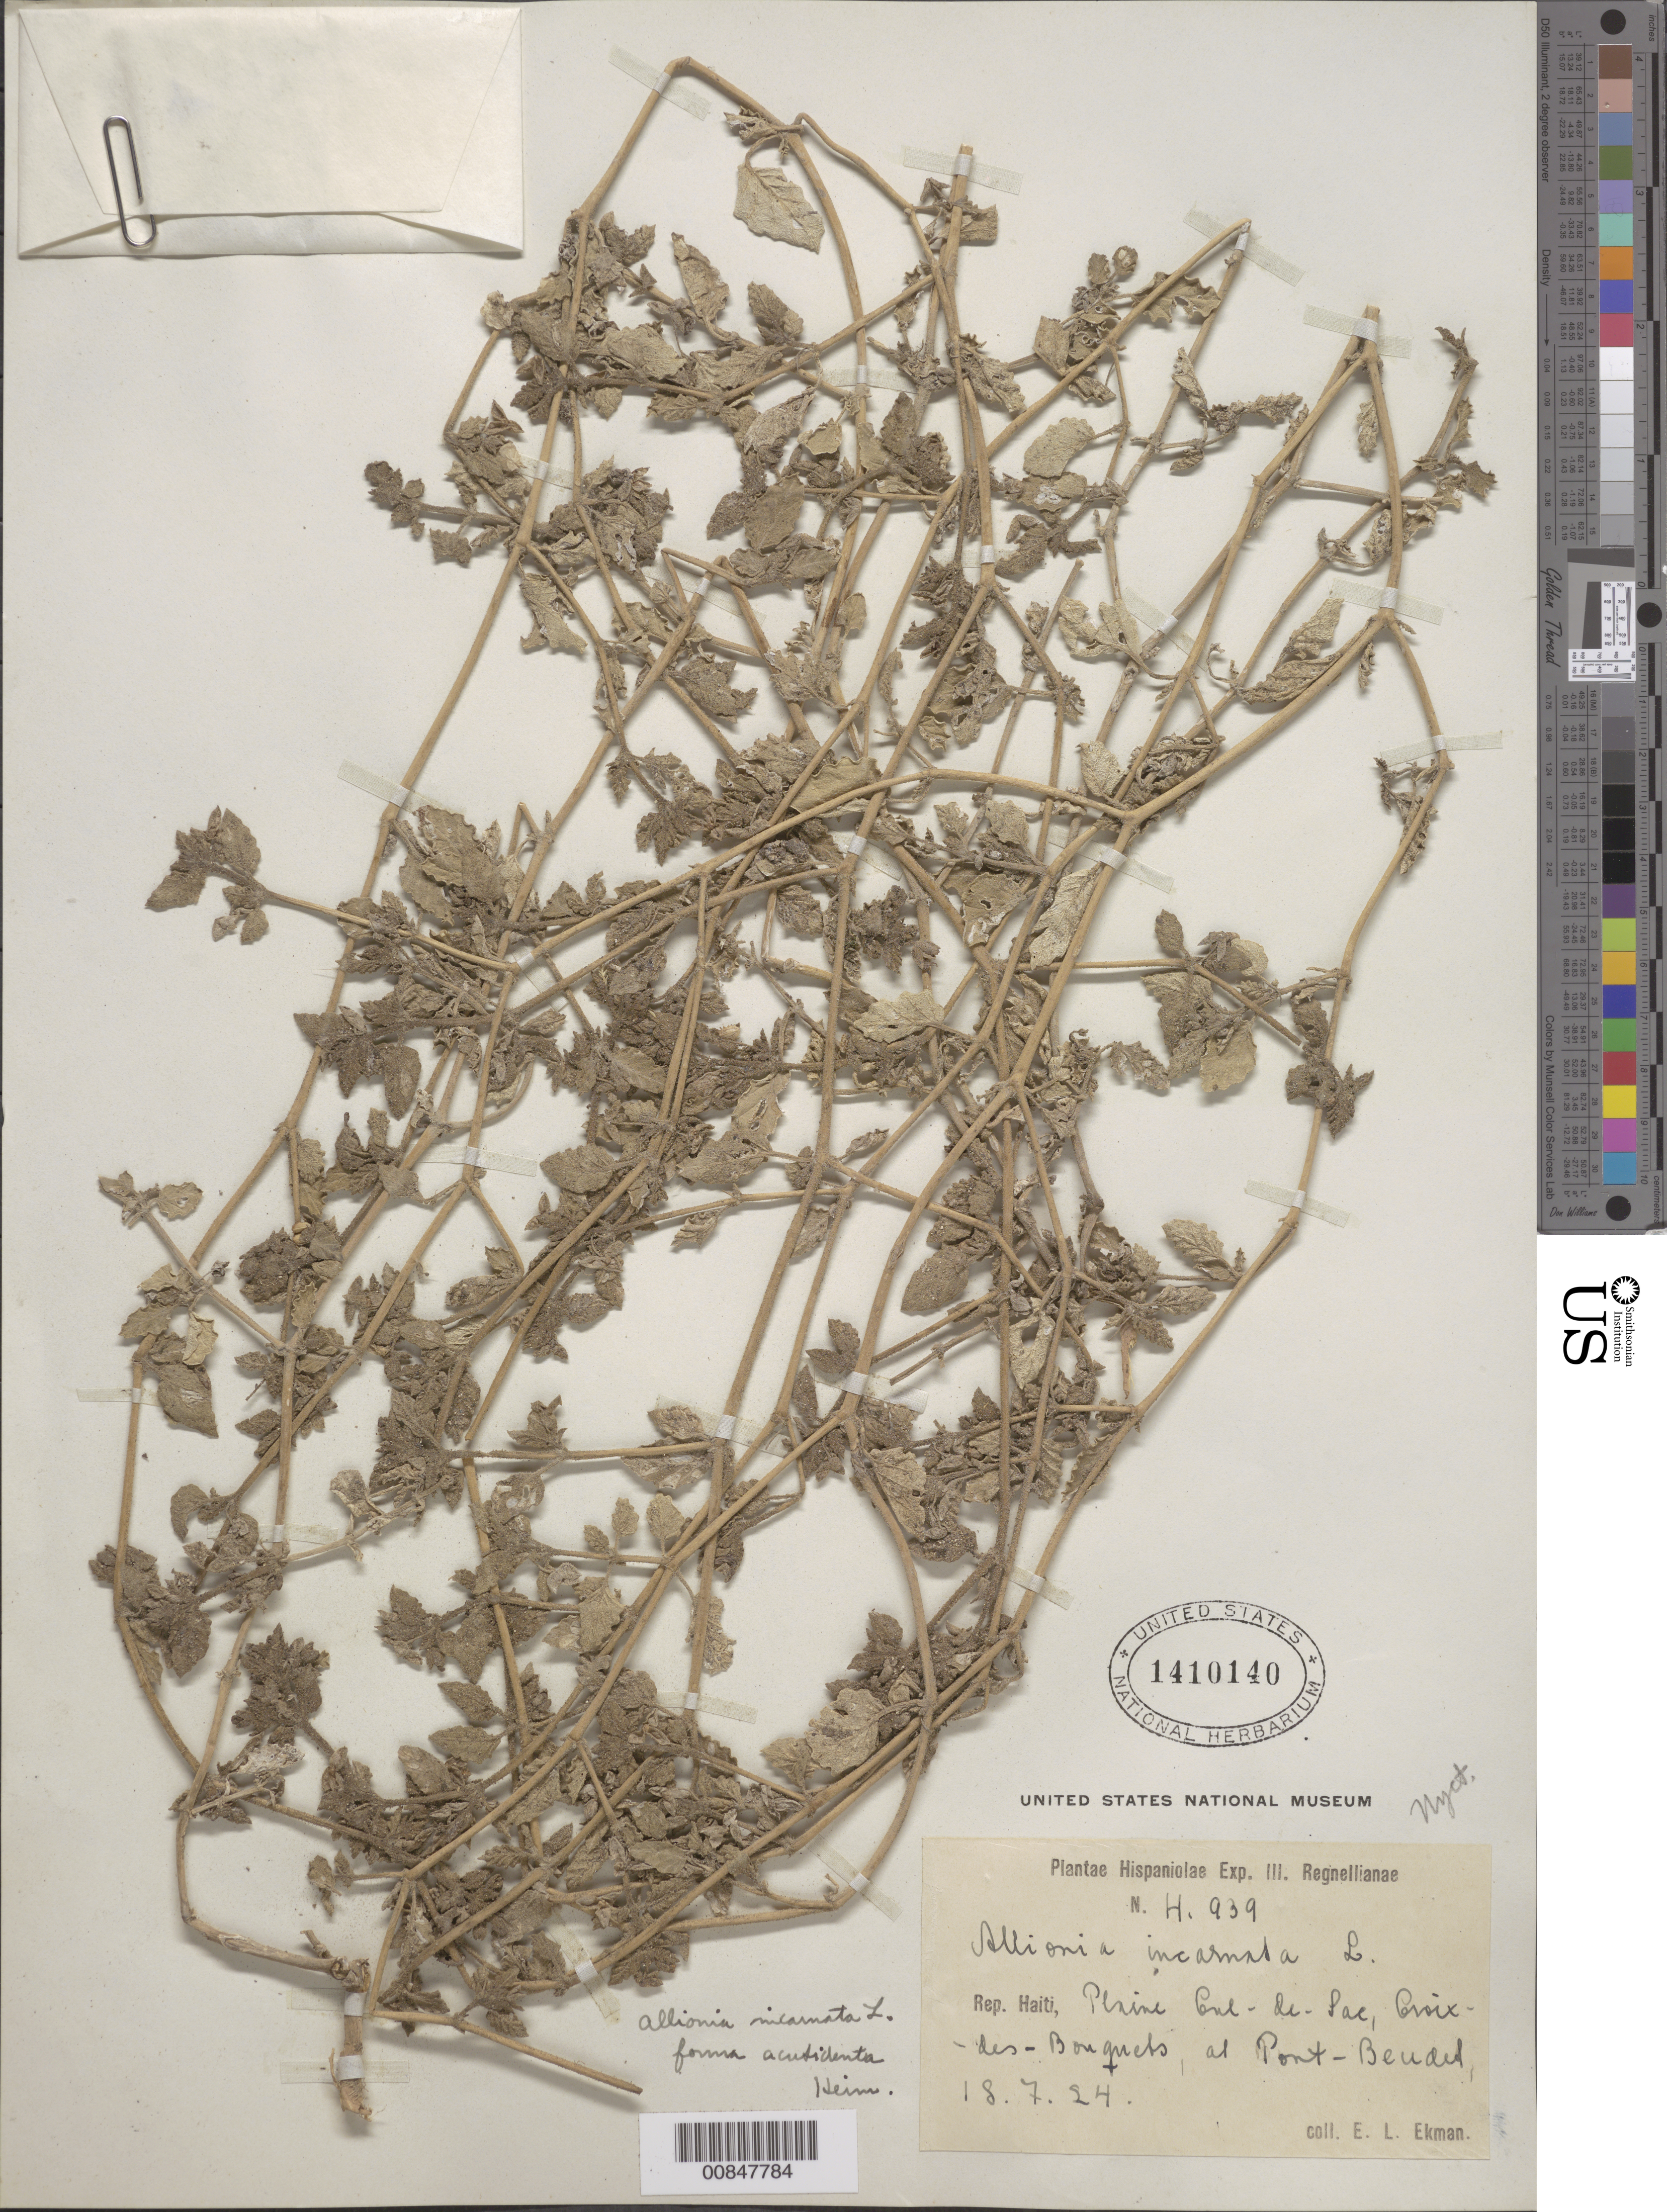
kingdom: Plantae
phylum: Tracheophyta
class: Magnoliopsida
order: Caryophyllales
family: Nyctaginaceae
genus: Allionia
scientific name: Allionia incarnata f. acutidenta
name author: Heimerl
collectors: E. L. Ekman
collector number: H 939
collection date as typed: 18 Jul 1924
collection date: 1924-07-18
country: Haiti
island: Hispaniola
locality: Plain Cul-de-Sac, Croix-des-Bouquetes, at Pont Beudet.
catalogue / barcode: US 1410140